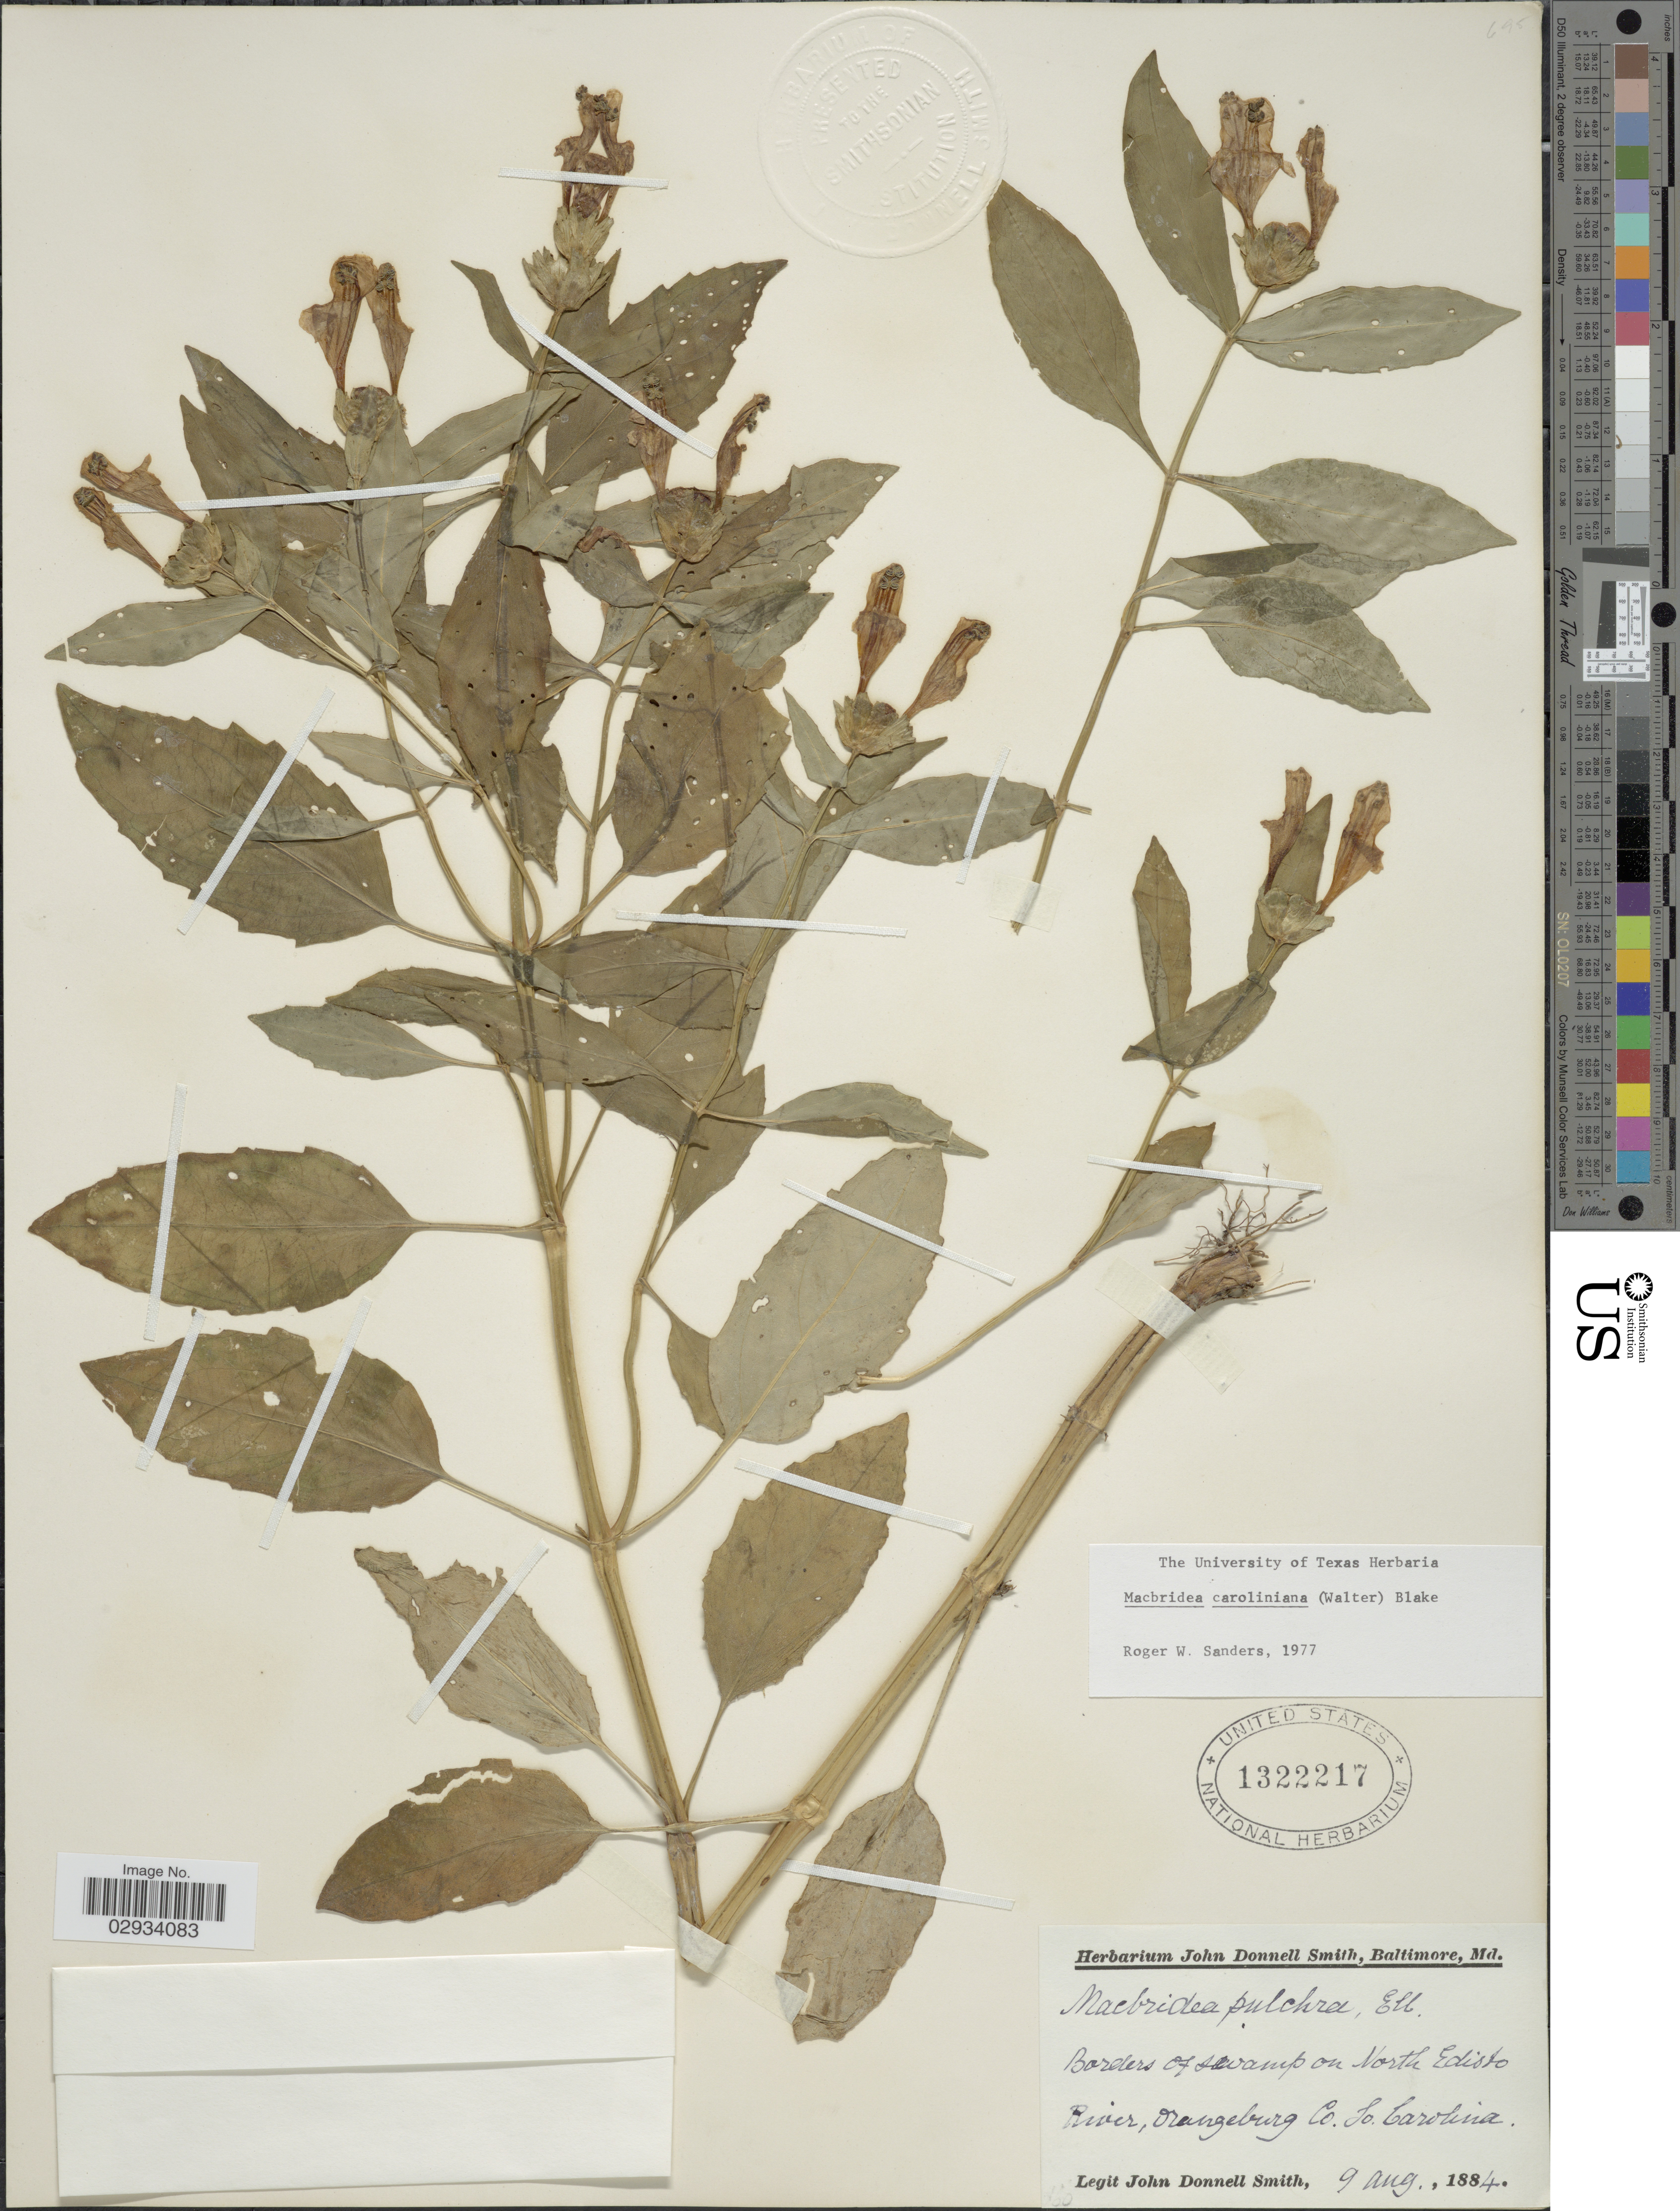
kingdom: Plantae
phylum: Tracheophyta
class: Magnoliopsida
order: Lamiales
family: Lamiaceae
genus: Macbridea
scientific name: Macbridea caroliniana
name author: (Walter) S.F. Blake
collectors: J. Donnell Smith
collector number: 60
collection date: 1884-08-09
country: United States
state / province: South Carolina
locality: Borders of swamp on North Edisto River, Orangeburg Co., So. Carolina.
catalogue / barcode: US 1322217